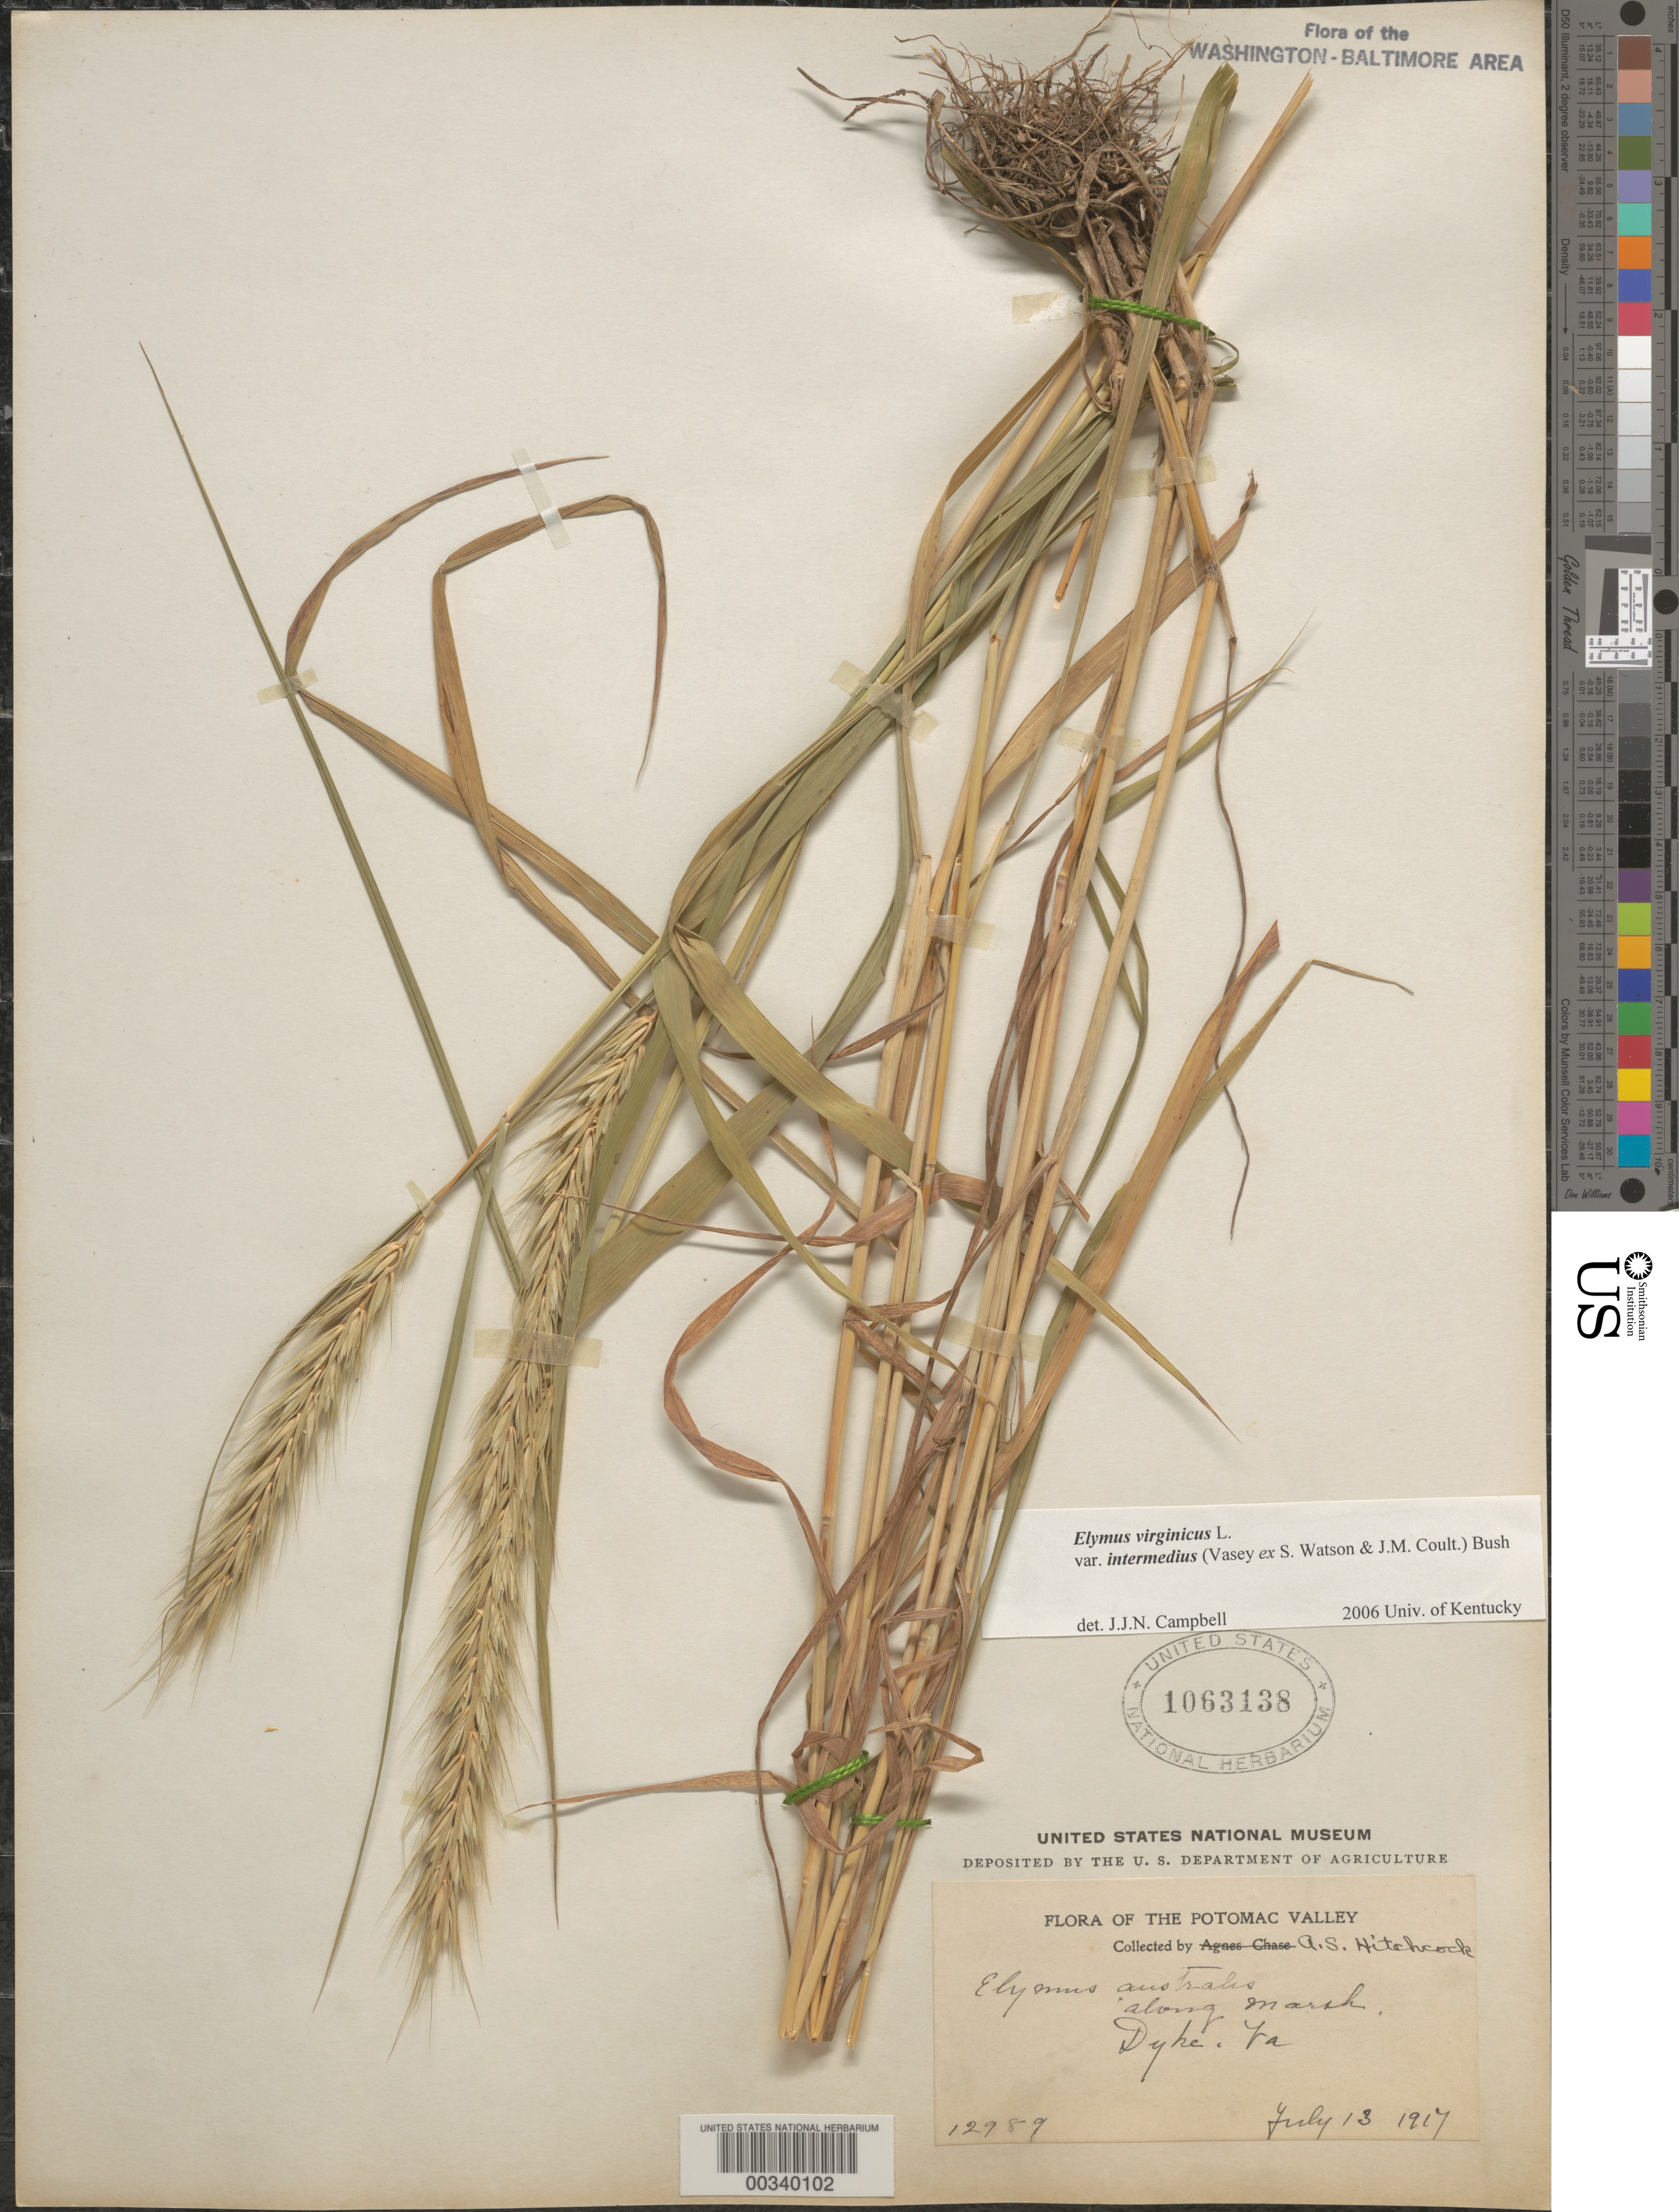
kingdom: Plantae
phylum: Tracheophyta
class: Liliopsida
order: Poales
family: Poaceae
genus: Elymus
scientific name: Elymus virginicus var. intermedius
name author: L.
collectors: A. S. Hitchcock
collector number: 12989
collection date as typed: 13 Jul 1917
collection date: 1917-07-13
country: United States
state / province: Virginia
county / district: Fairfax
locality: Dyke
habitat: Along marsh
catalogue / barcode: US 1063138